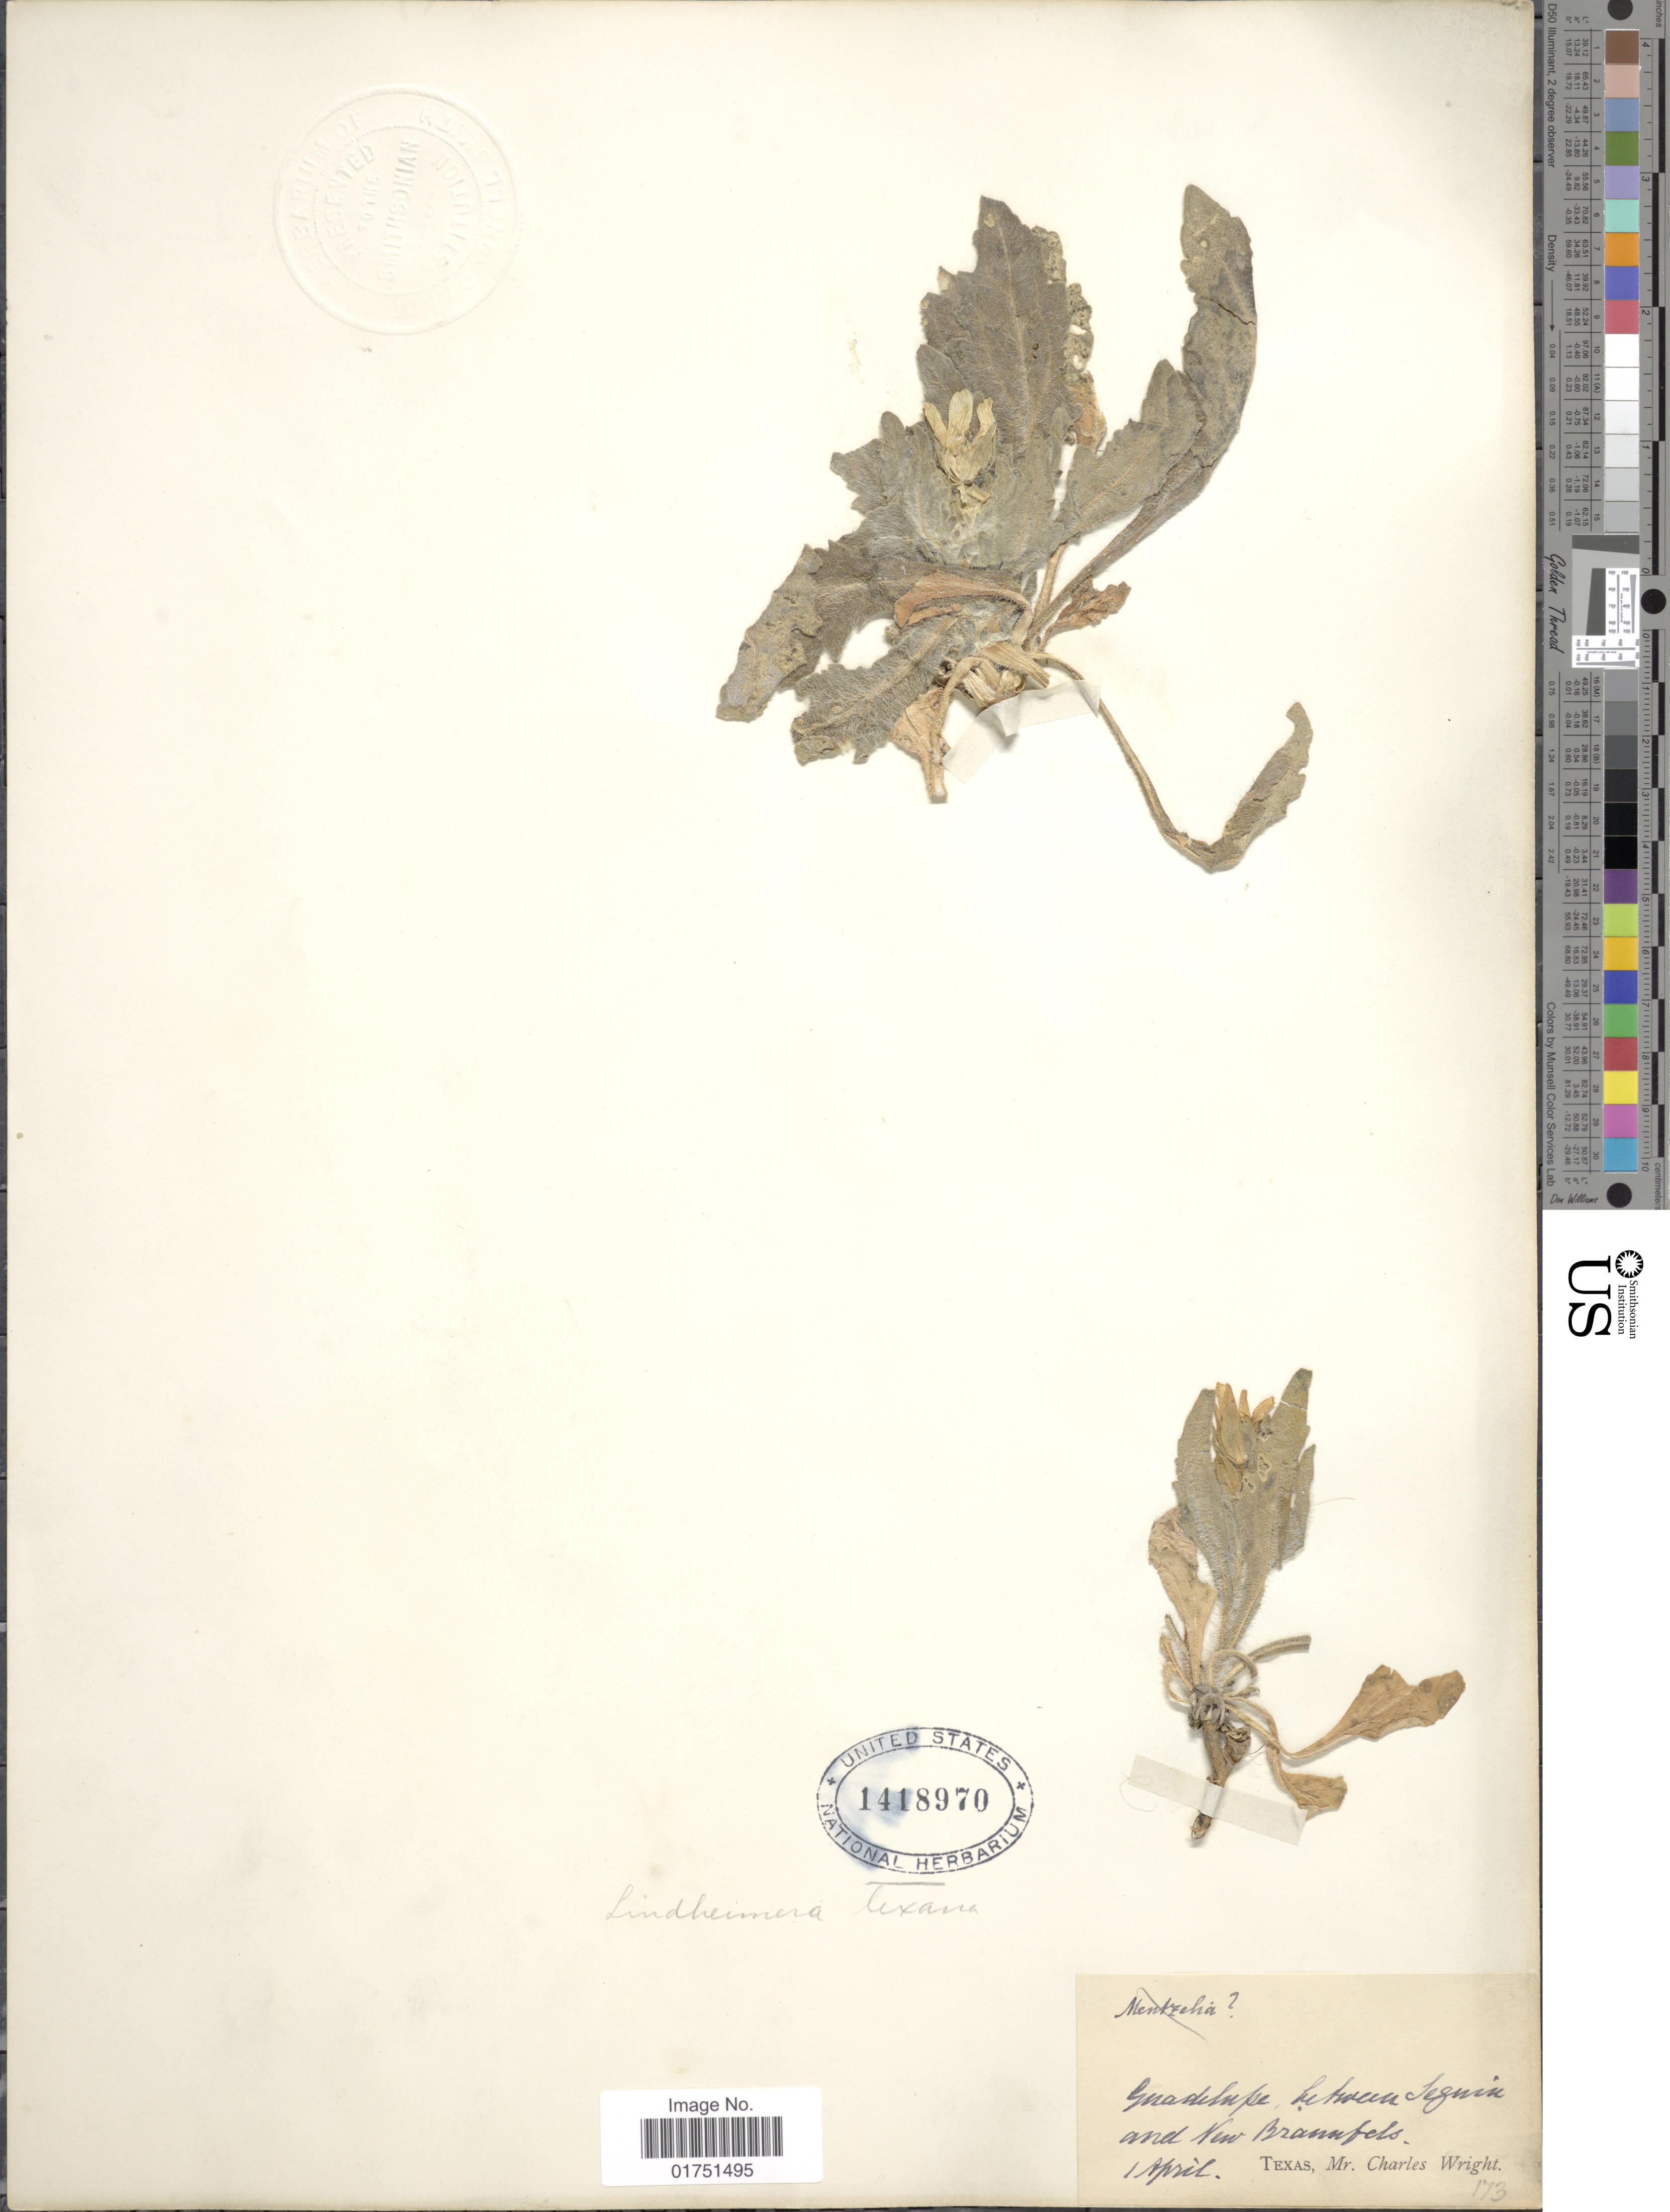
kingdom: Plantae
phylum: Tracheophyta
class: Magnoliopsida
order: Asterales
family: Asteraceae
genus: Lindheimera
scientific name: Lindheimera texana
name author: A. Gray & Engelm. in A. Gray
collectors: C. Wright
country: United States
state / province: Texas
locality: Guadelupe between Seguin and New Braunfels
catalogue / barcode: US 1418970